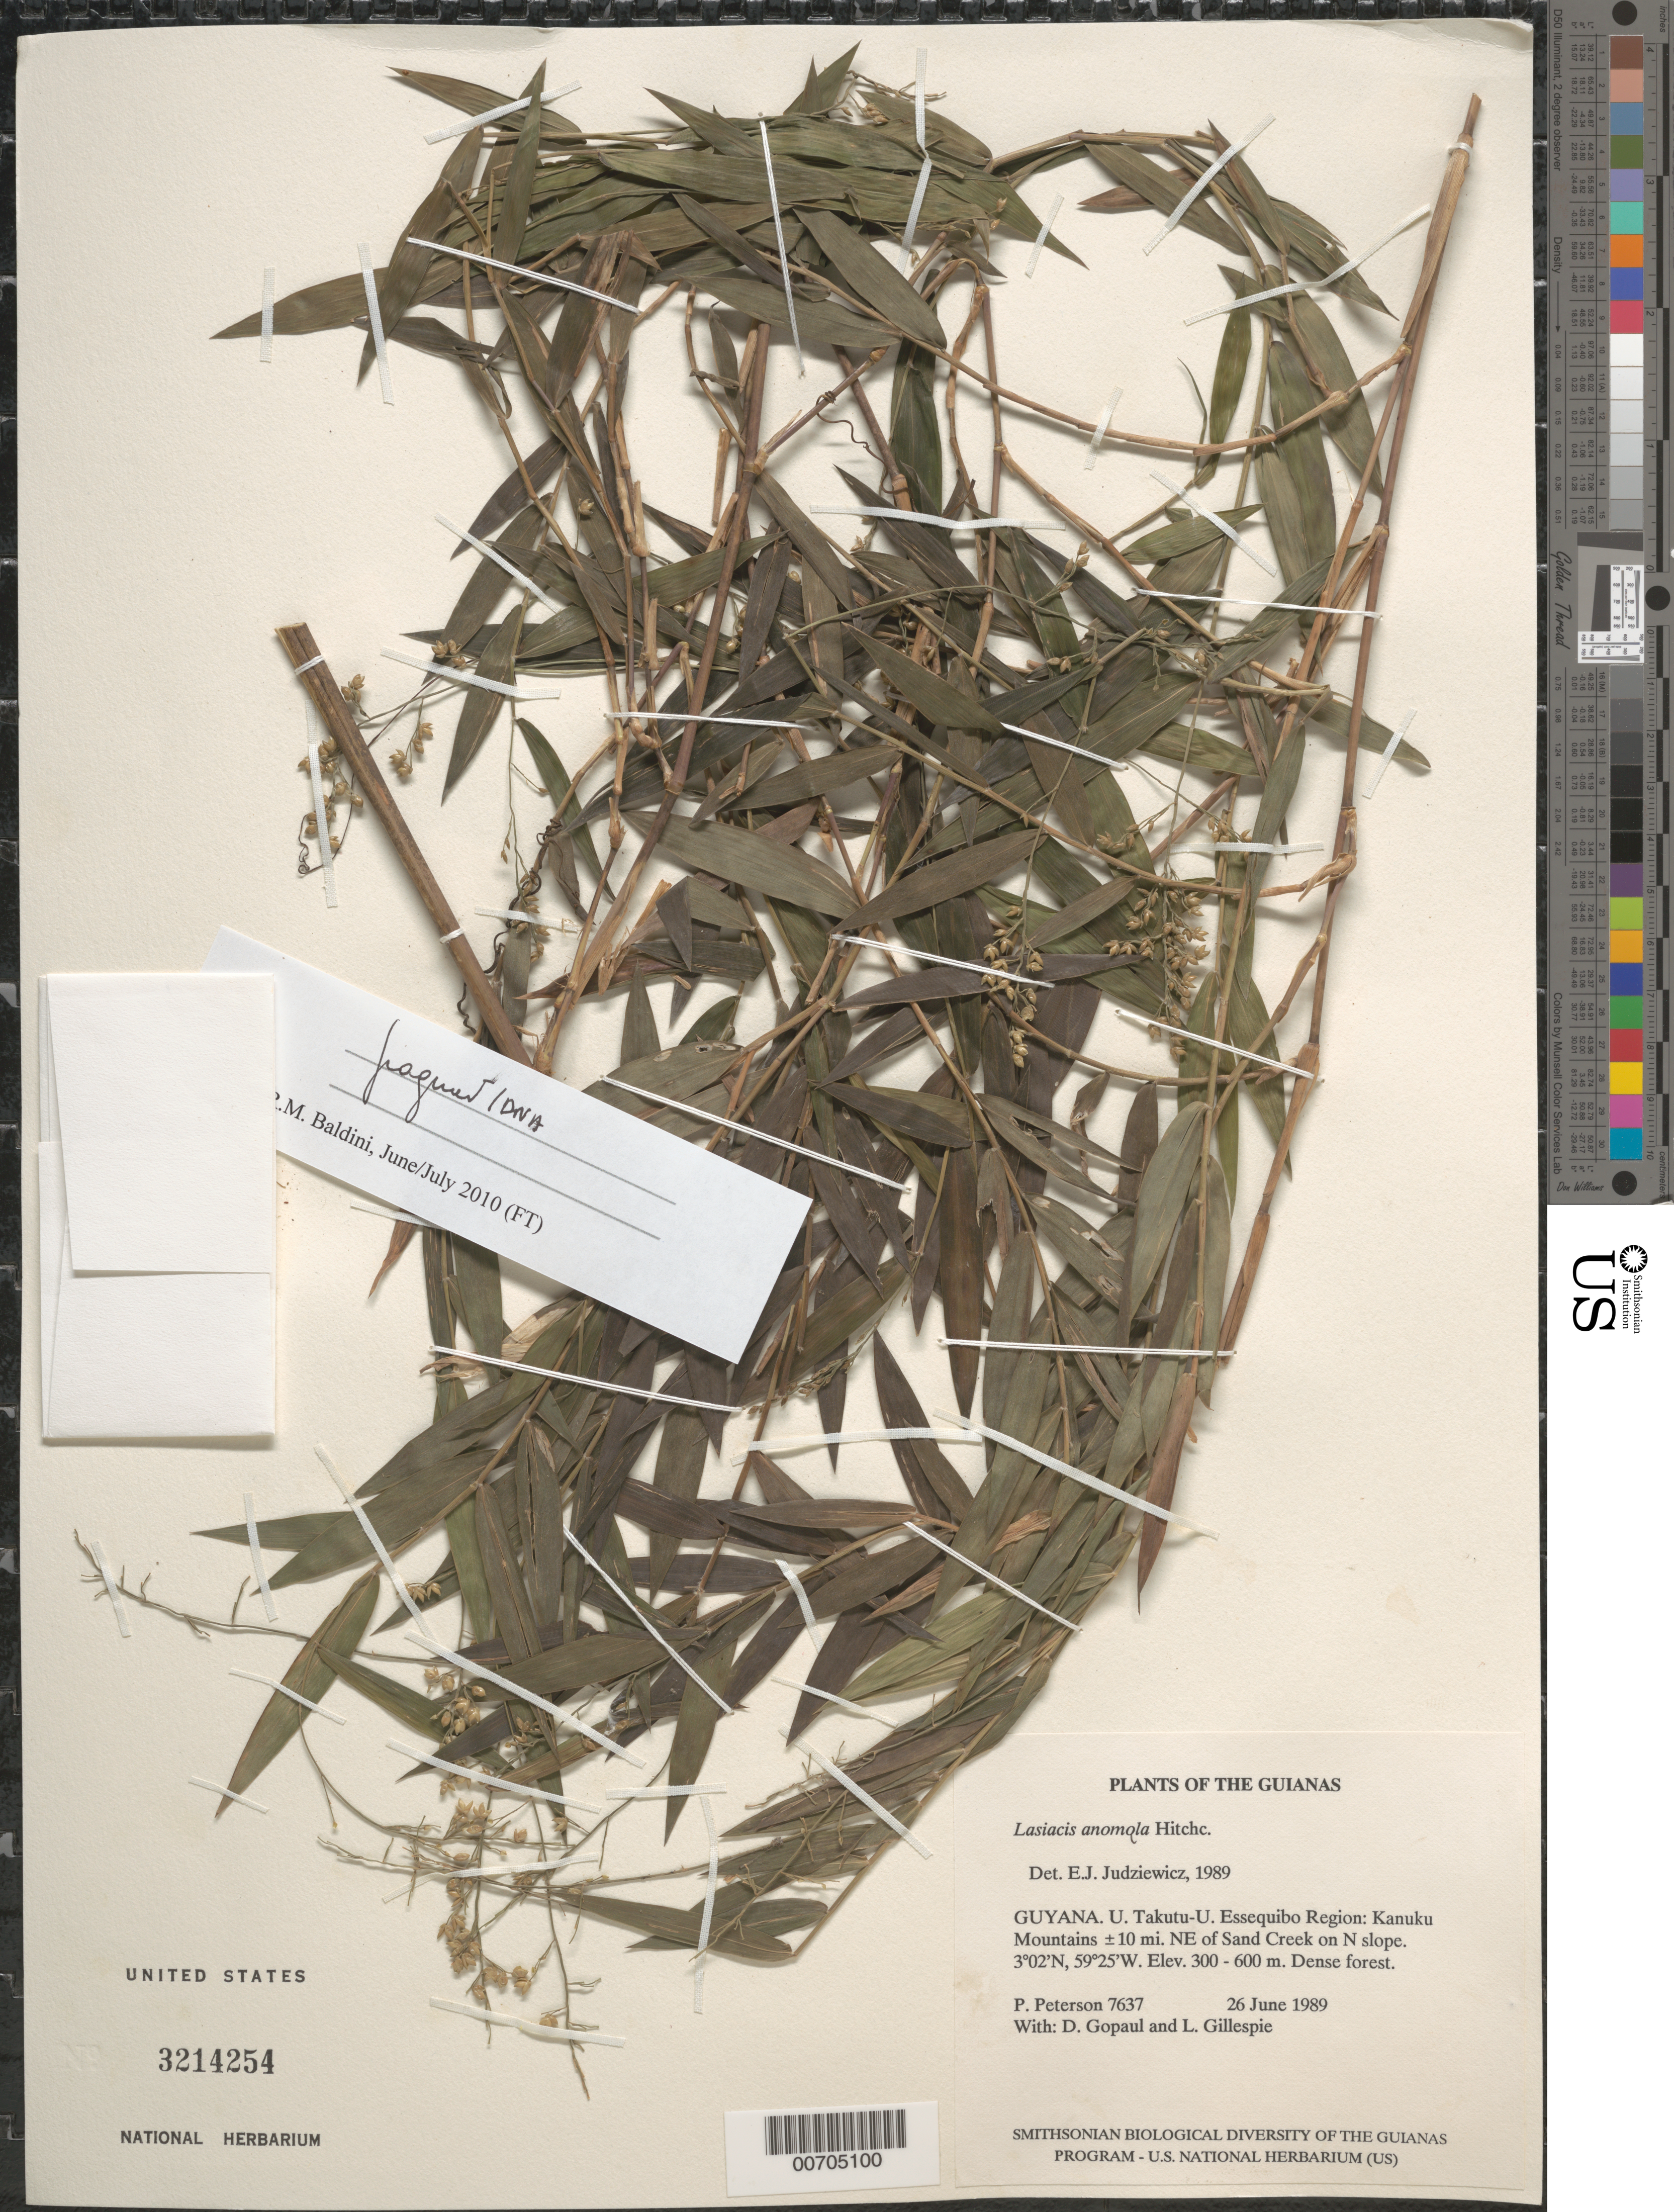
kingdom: Plantae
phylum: Tracheophyta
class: Liliopsida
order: Poales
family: Poaceae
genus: Lasiacis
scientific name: Lasiacis anomala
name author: Hitchc.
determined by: Judziewicz, E. J.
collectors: P. M. Peterson, D. Gopaul & L. J. Gillespie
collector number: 7637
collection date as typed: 26 June 1989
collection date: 1989-06-26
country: Guyana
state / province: U. Takutu-U. Essequibo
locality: Kanuku Mountains ±10 mi. NE of Sand Creek on N slope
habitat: Dense forest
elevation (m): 300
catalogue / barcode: US 3214254